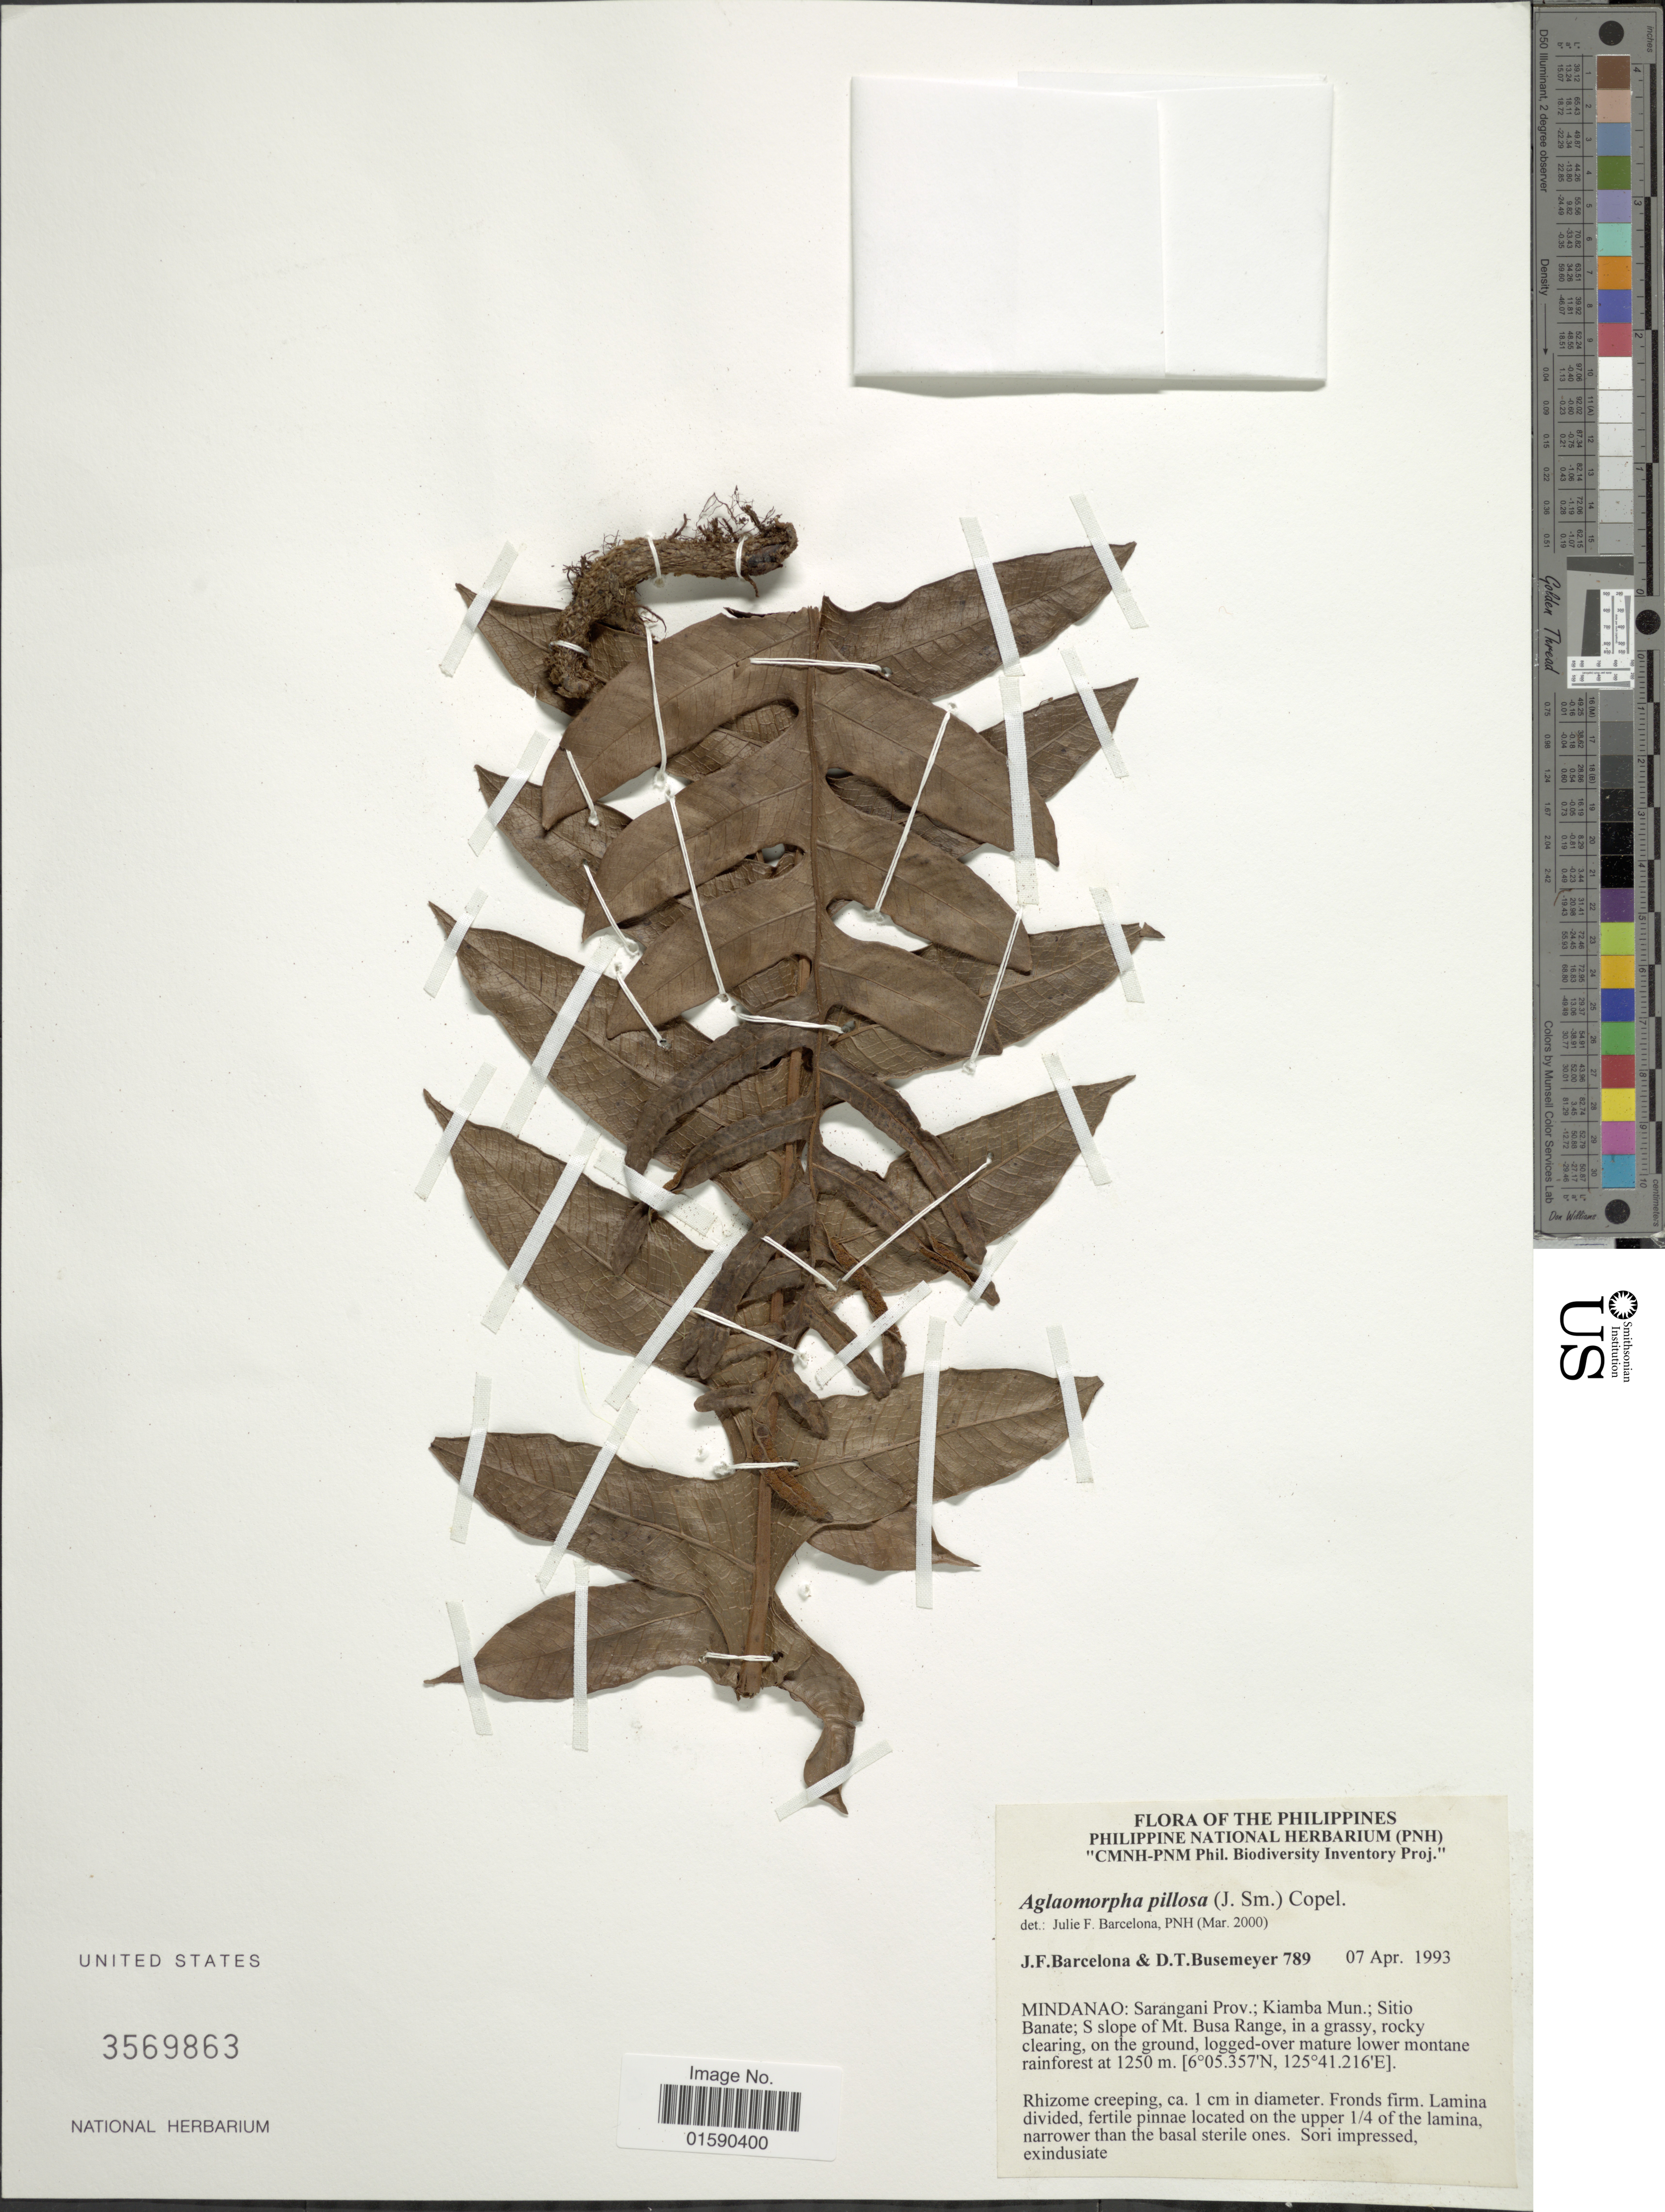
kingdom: Plantae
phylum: Tracheophyta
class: Polypodiopsida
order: Polypodiales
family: Polypodiaceae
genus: Aglaomorpha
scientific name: Aglaomorpha pilosa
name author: Copel.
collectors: J. F. Barcelona & D. Busemeyer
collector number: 789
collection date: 1993-04-07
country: Philippines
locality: Mindanao: Sarangani Prov.; Kiamba Mun.; Sitio banate; S. slope of Mt. Busa Range.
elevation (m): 1250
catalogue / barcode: US 3569863